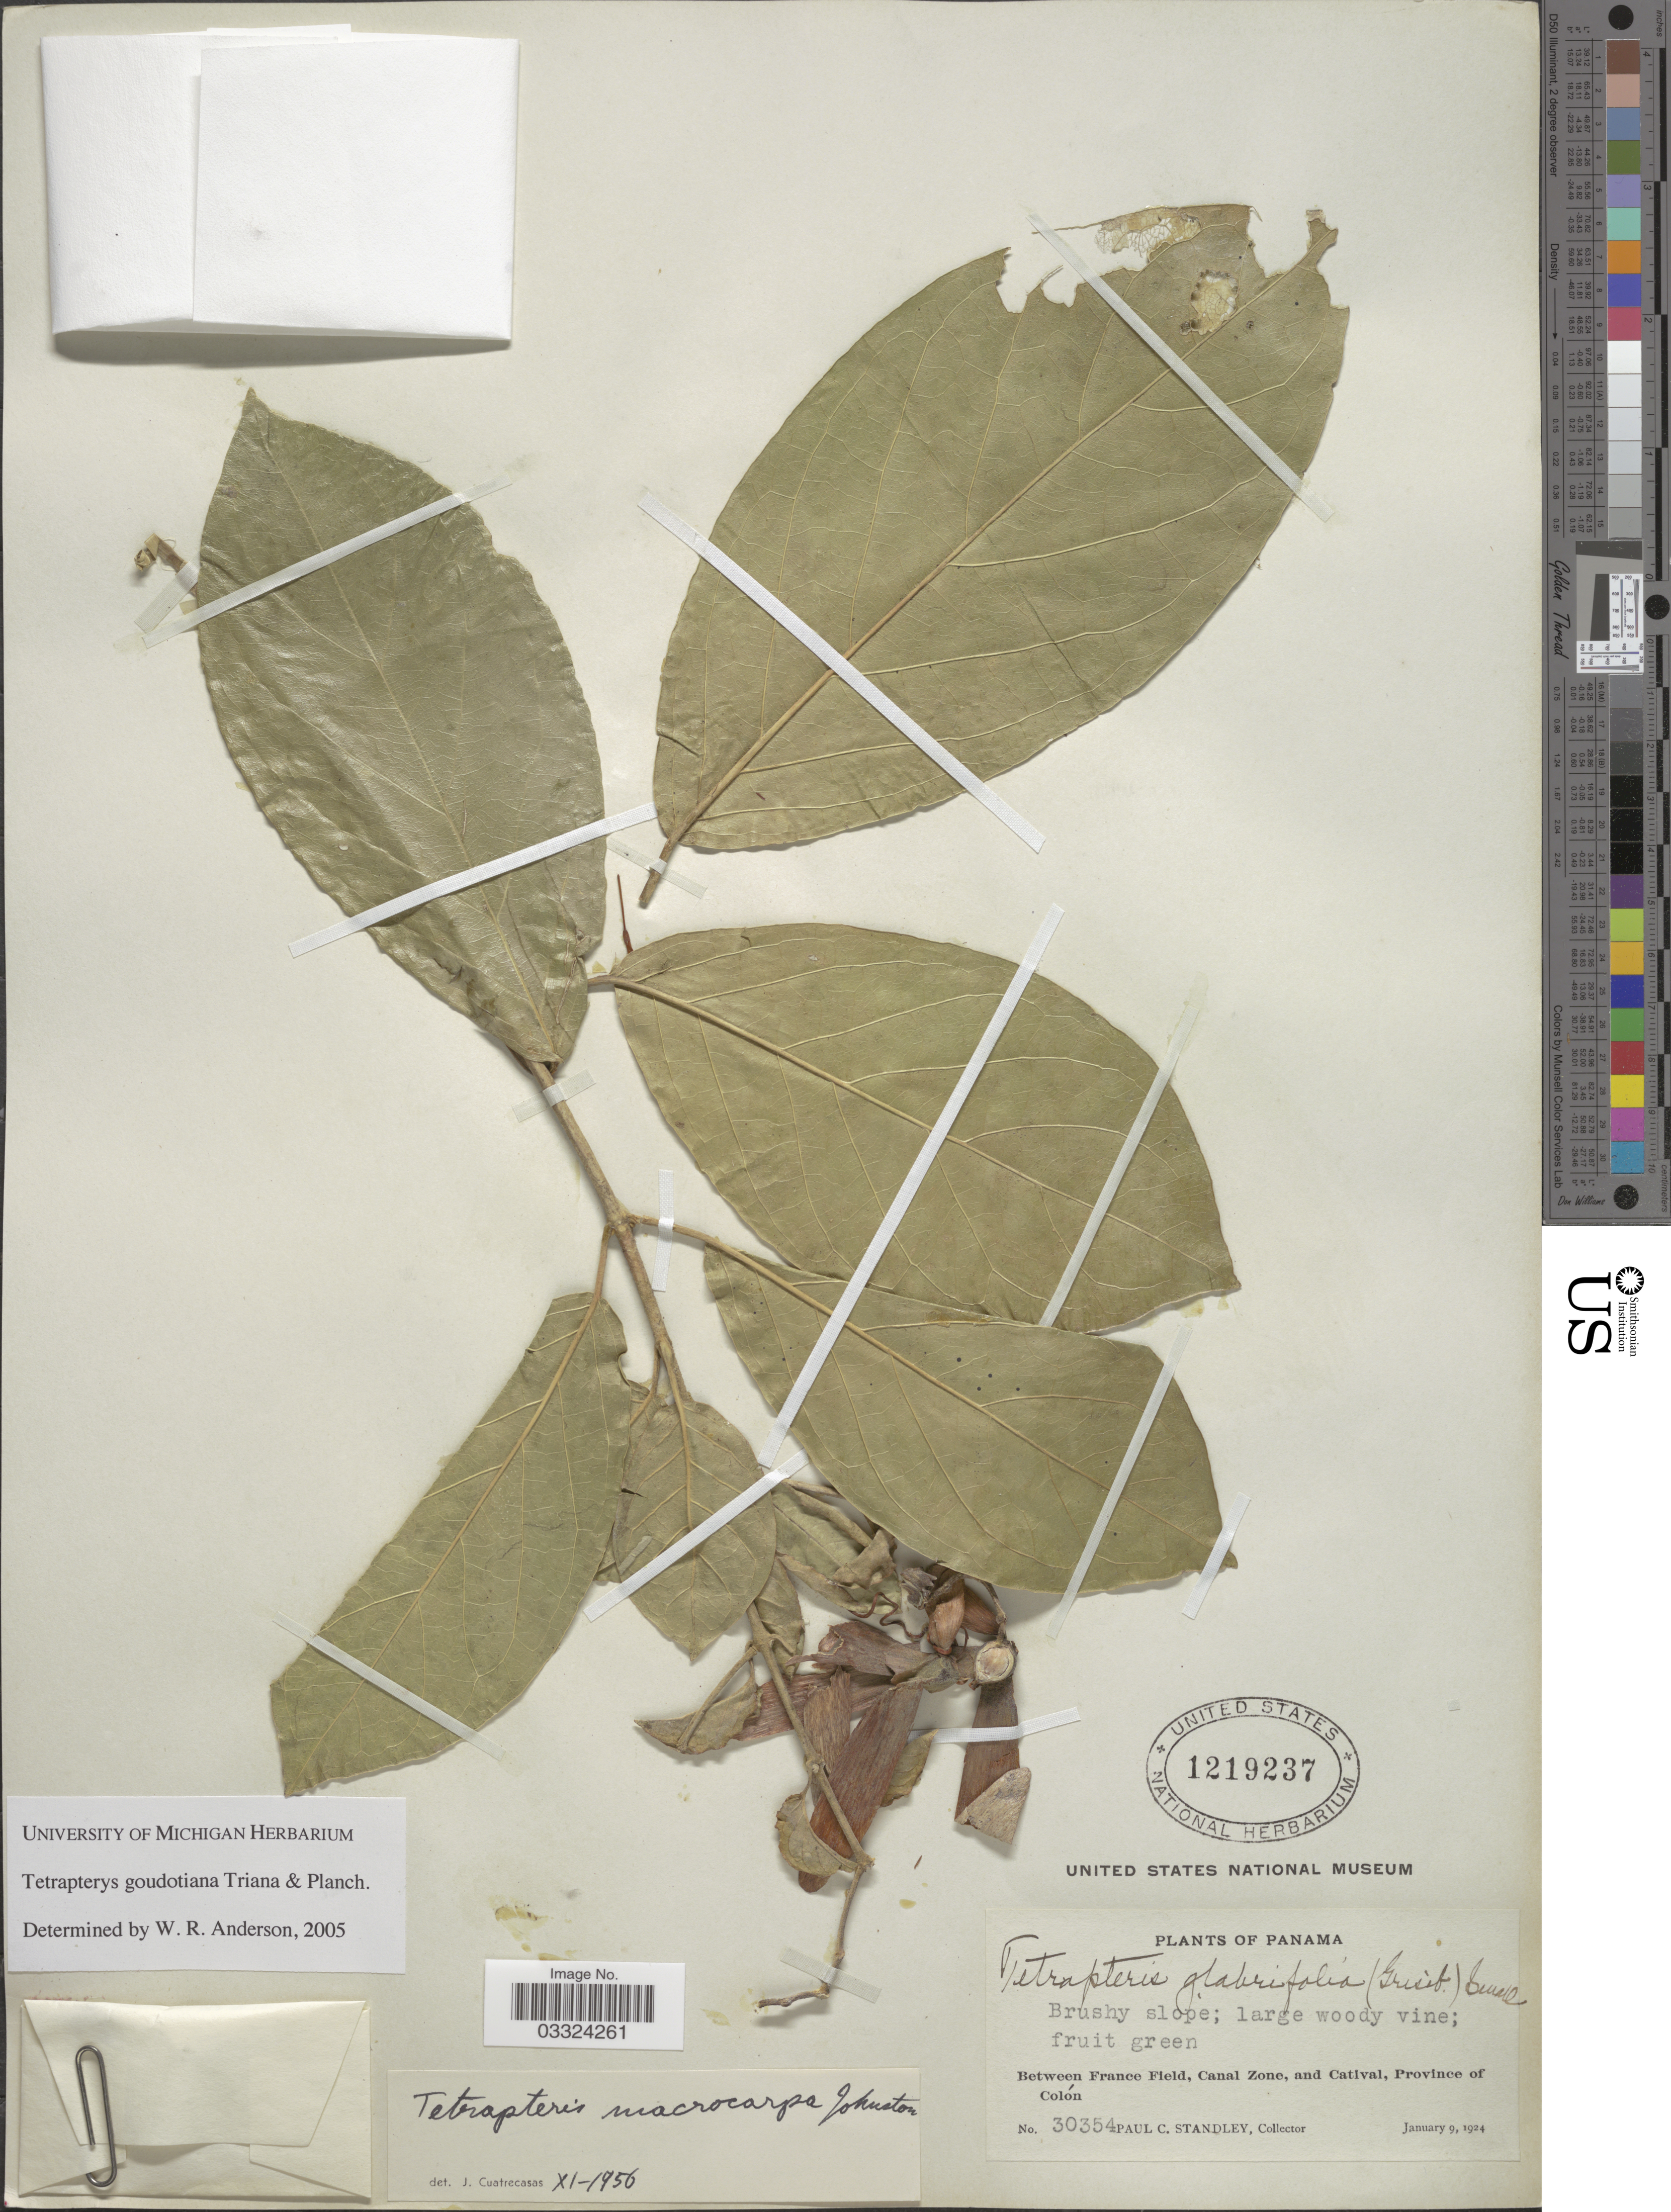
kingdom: Plantae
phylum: Tracheophyta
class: Magnoliopsida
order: Malpighiales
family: Malpighiaceae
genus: Tetrapterys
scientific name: Tetrapterys goudotiana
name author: Triana & Planch.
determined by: Anderson, W. R.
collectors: P. C. Standley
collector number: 30354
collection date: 1924-01-09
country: Panama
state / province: Colón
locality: Between France Field, Canal Zone, and Catival.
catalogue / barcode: US 1219237